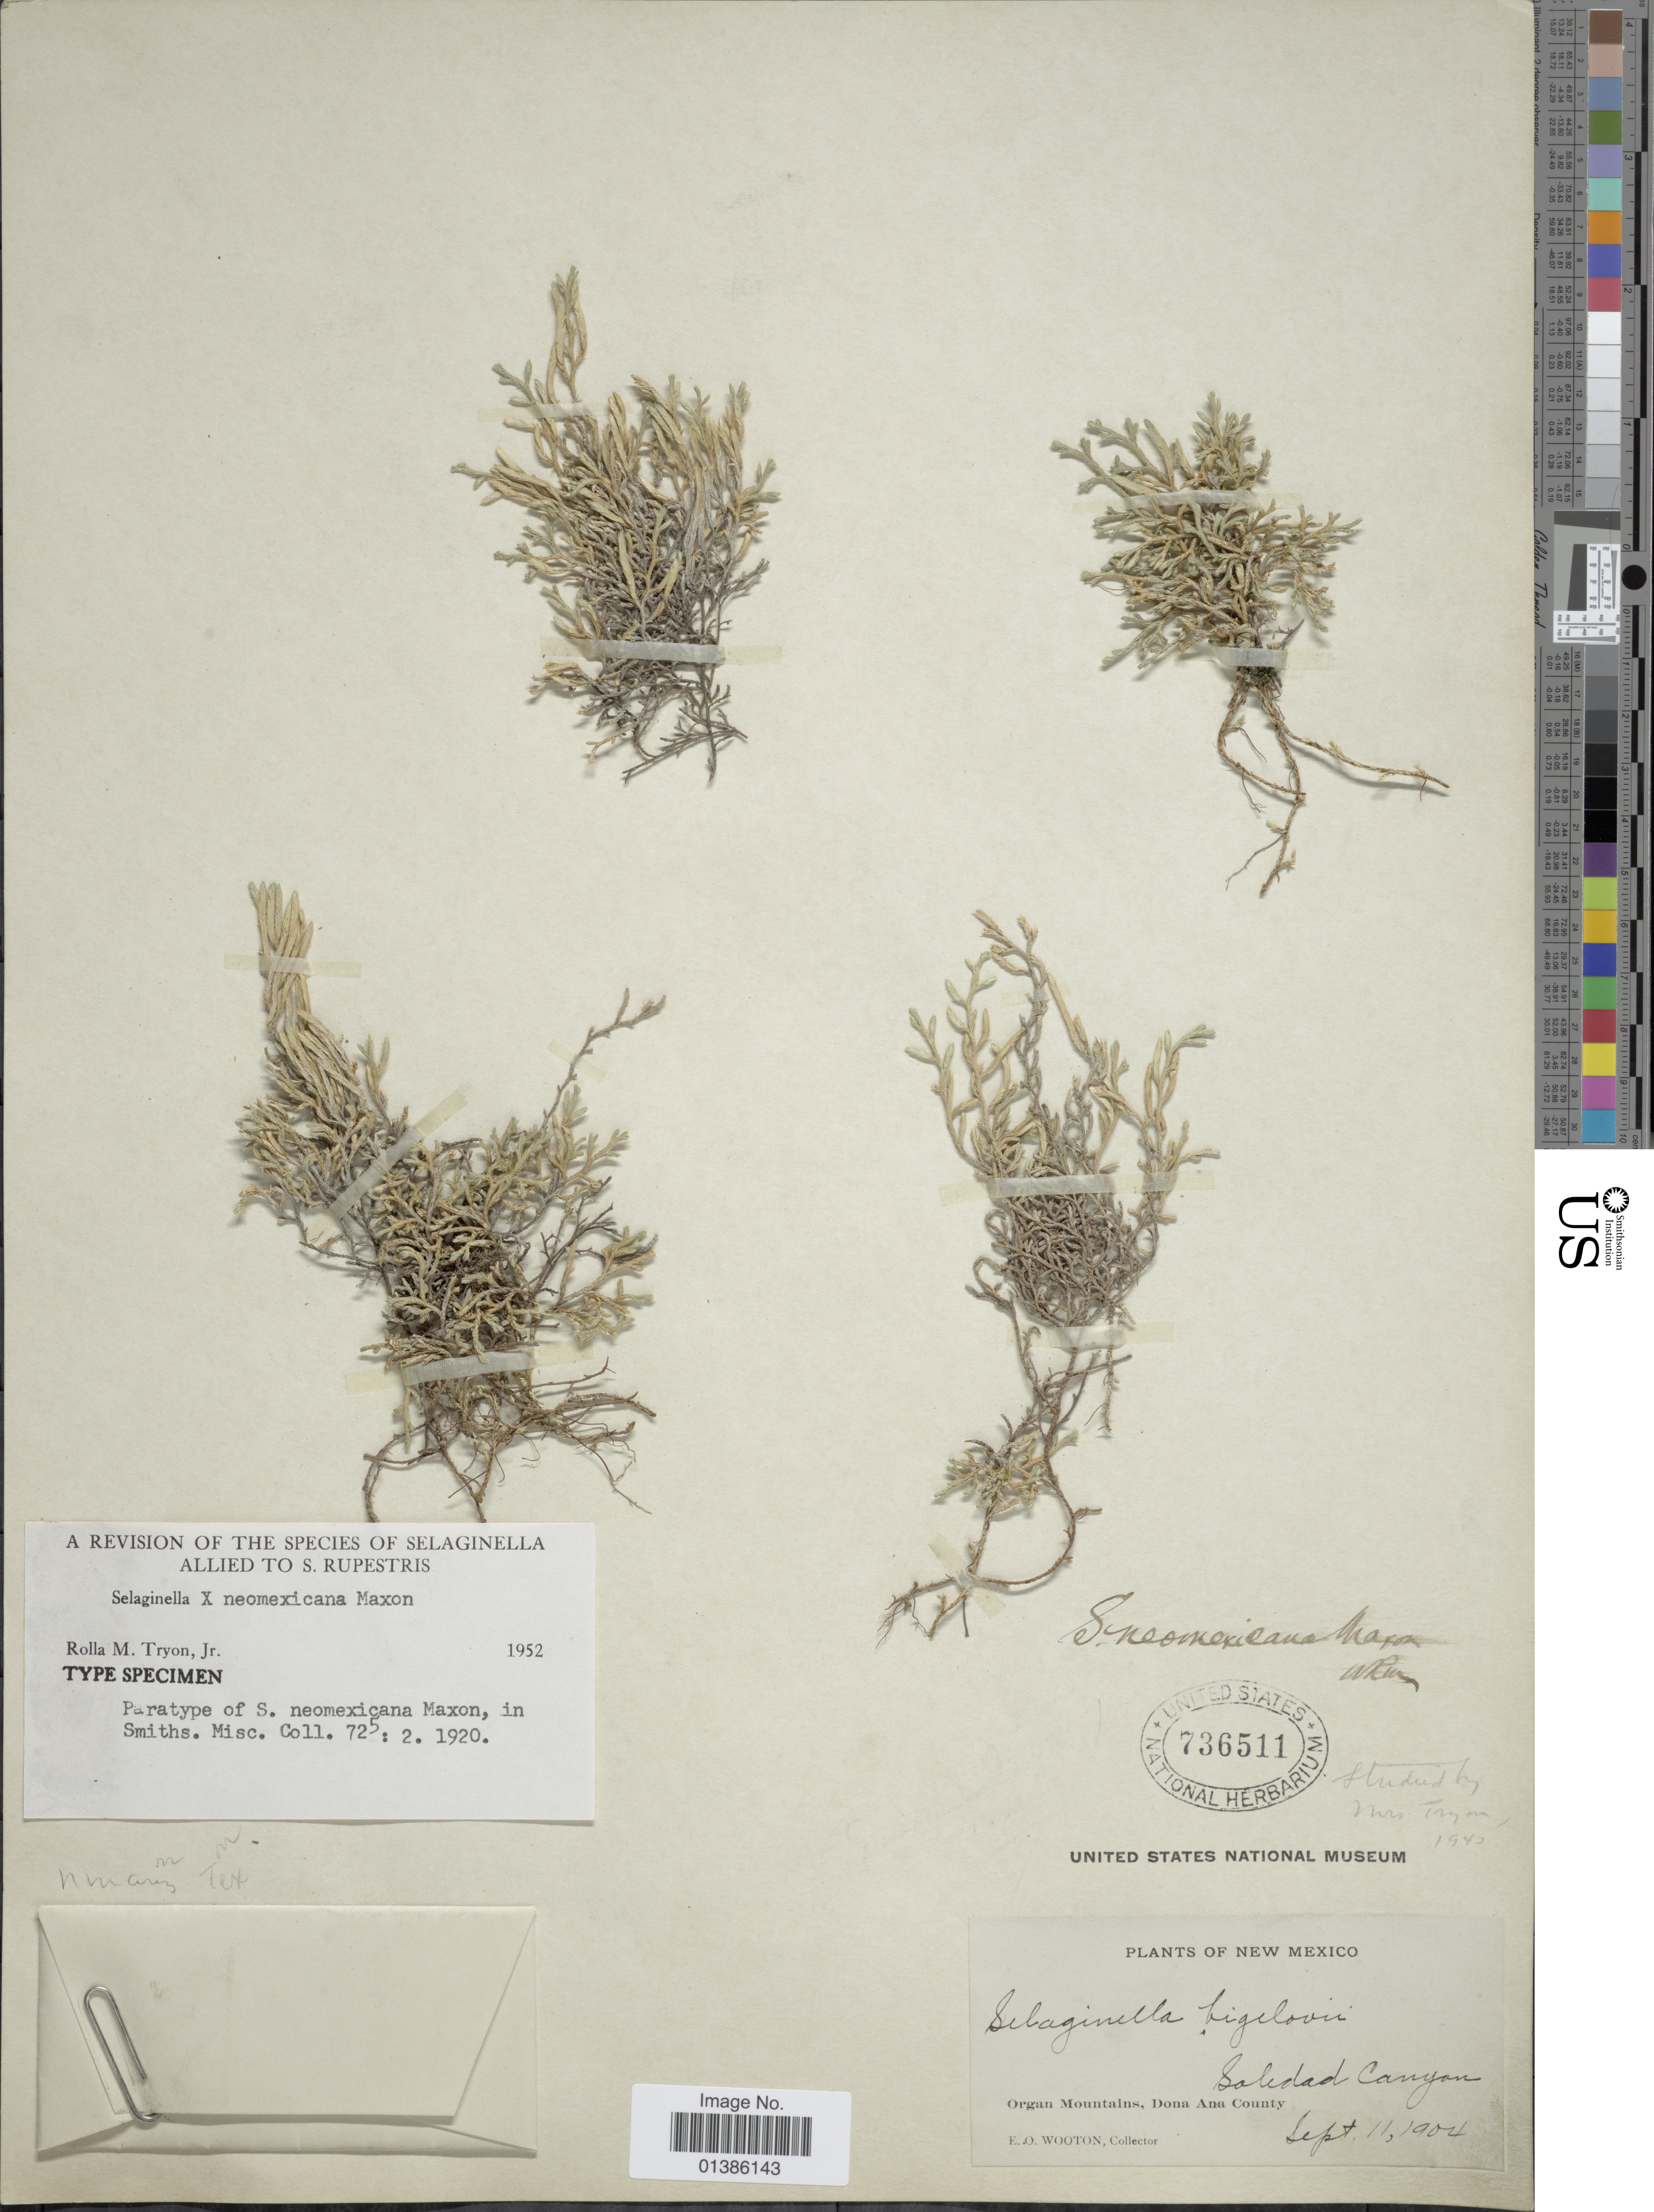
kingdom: Plantae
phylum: Tracheophyta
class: Lycopodiopsida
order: Selaginellales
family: Selaginellaceae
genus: Selaginella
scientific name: Selaginella x neomexicana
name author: Maxon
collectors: E. O. Wooton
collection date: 1904-09-11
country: United States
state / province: New Mexico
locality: Soledad Canyon. Organ Mountains, Dona Ana County.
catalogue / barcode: US 736511